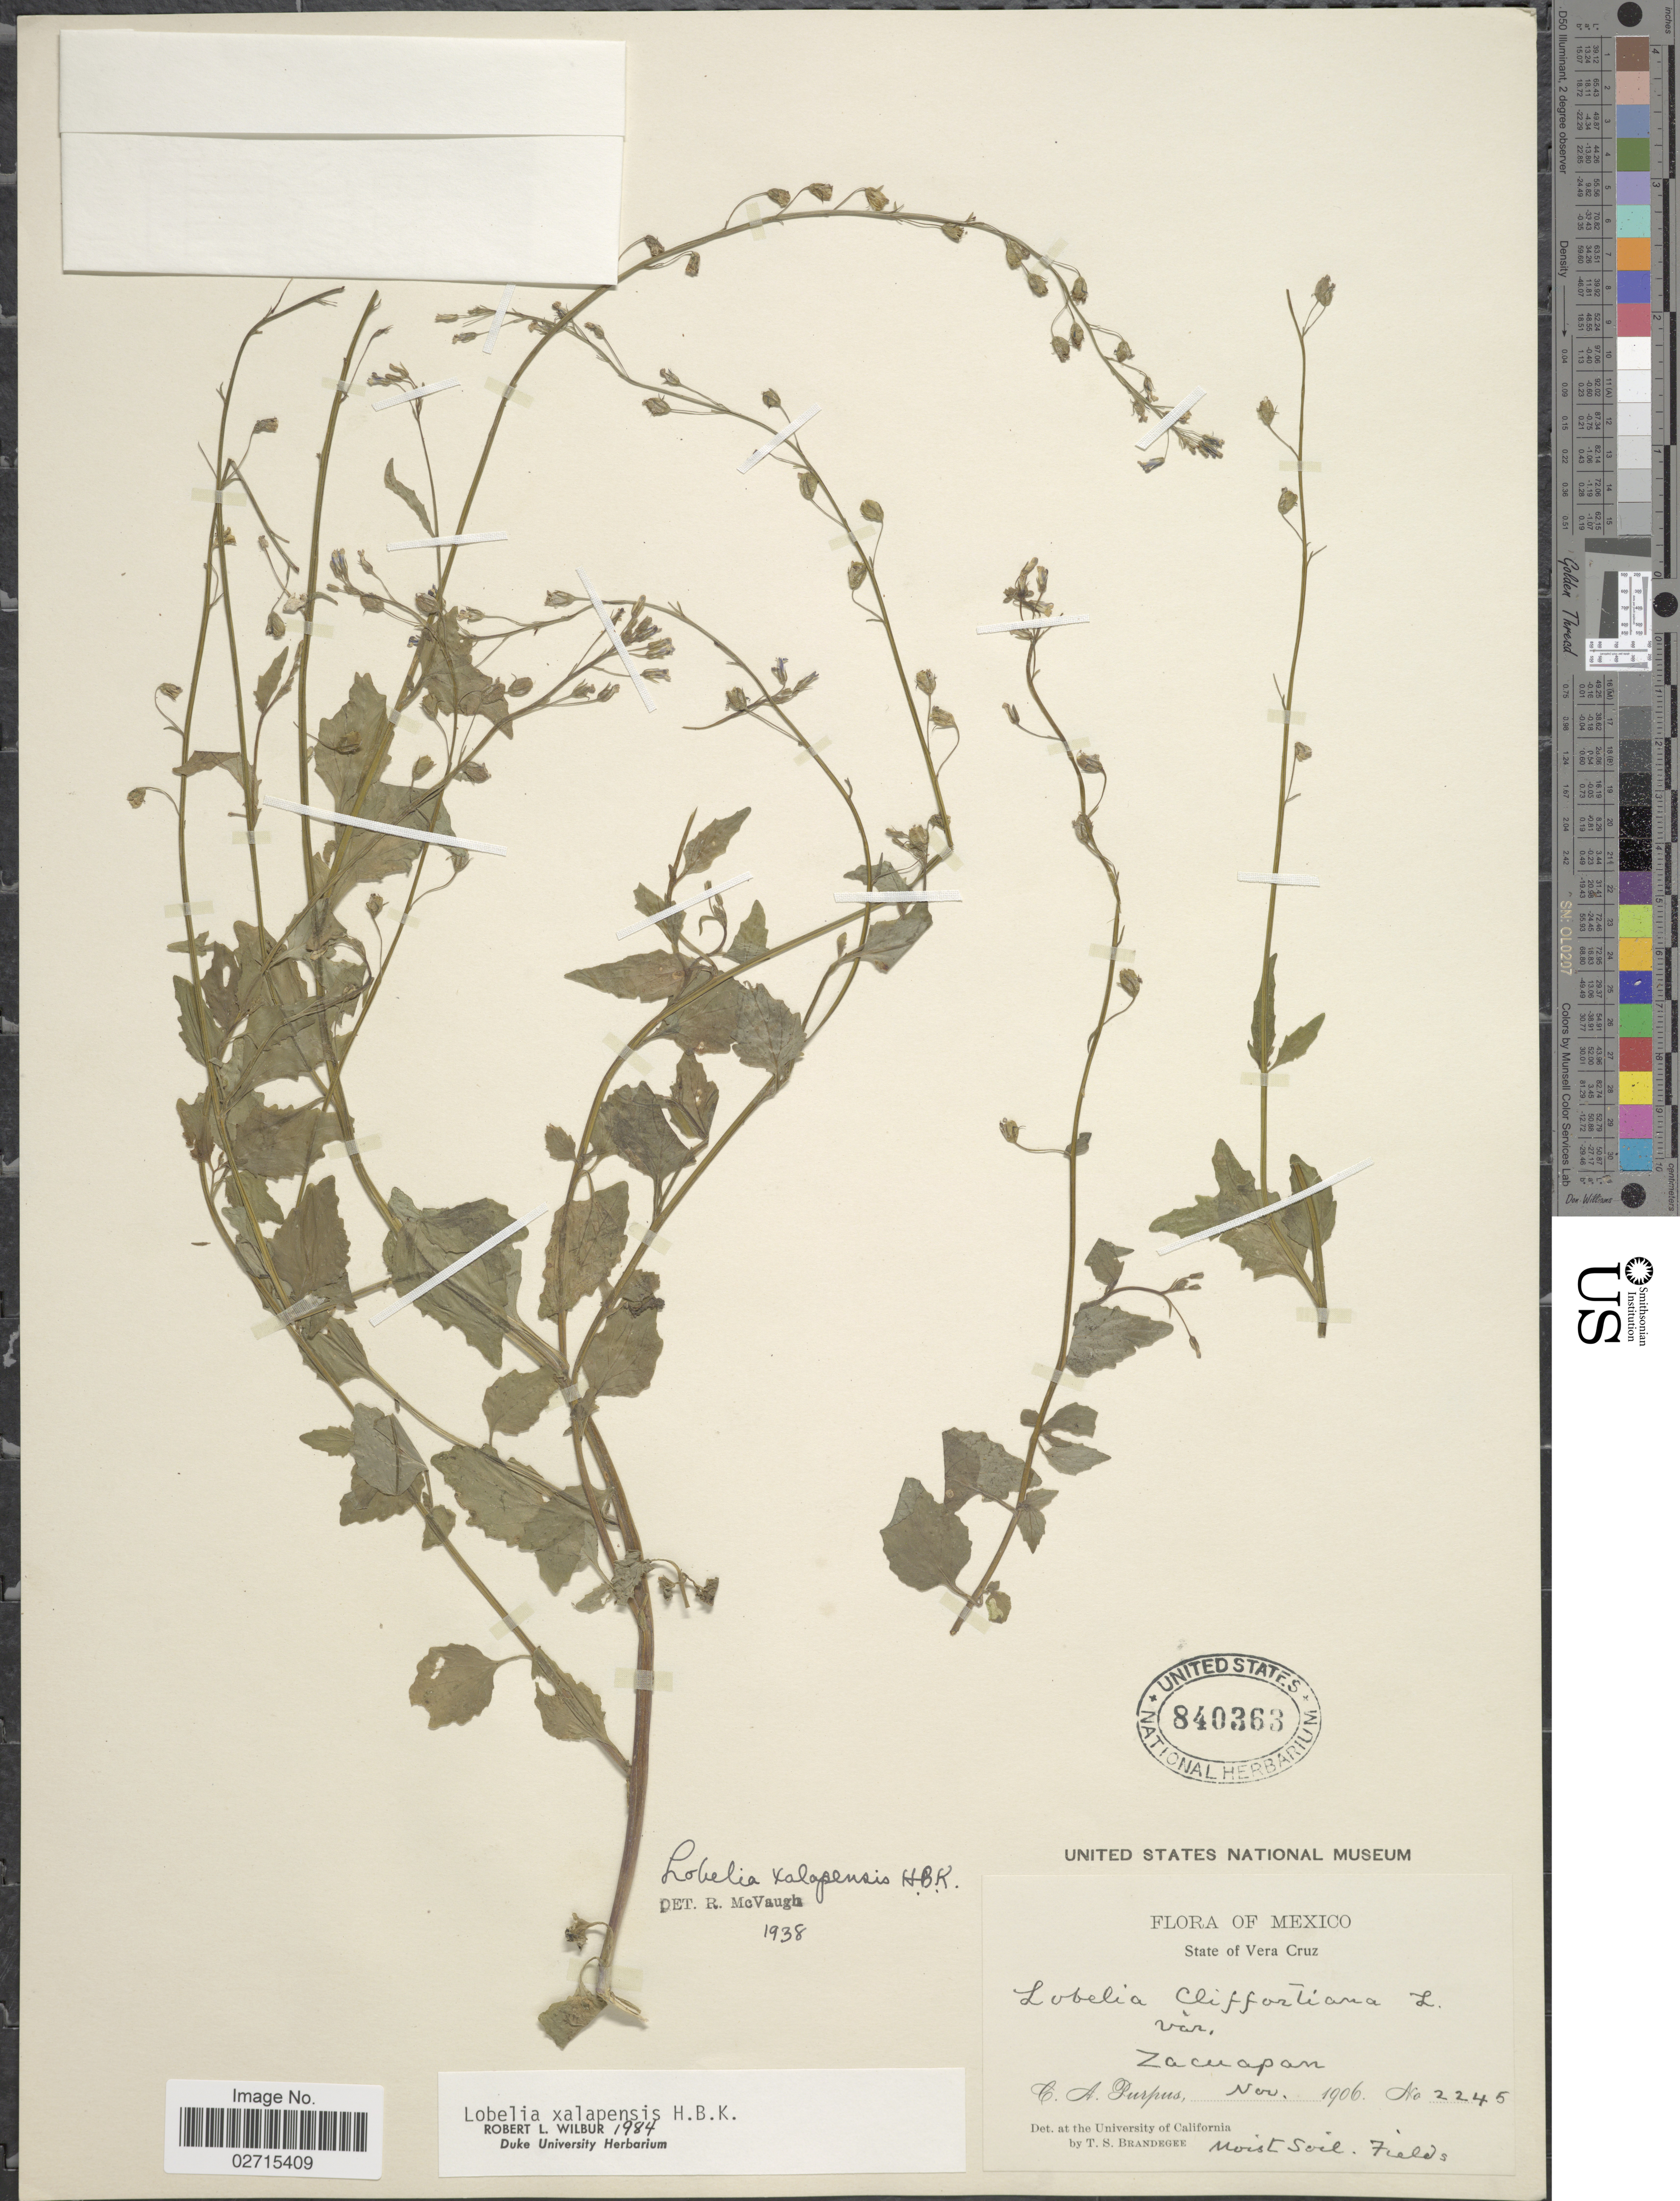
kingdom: Plantae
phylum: Tracheophyta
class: Magnoliopsida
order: Asterales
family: Campanulaceae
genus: Lobelia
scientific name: Lobelia xalapensis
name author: Kunth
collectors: C. A. Purpus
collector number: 2245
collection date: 1906-11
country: Mexico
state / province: Veracruz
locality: State of Vera Cruz, Zacuapan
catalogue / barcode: US 840363